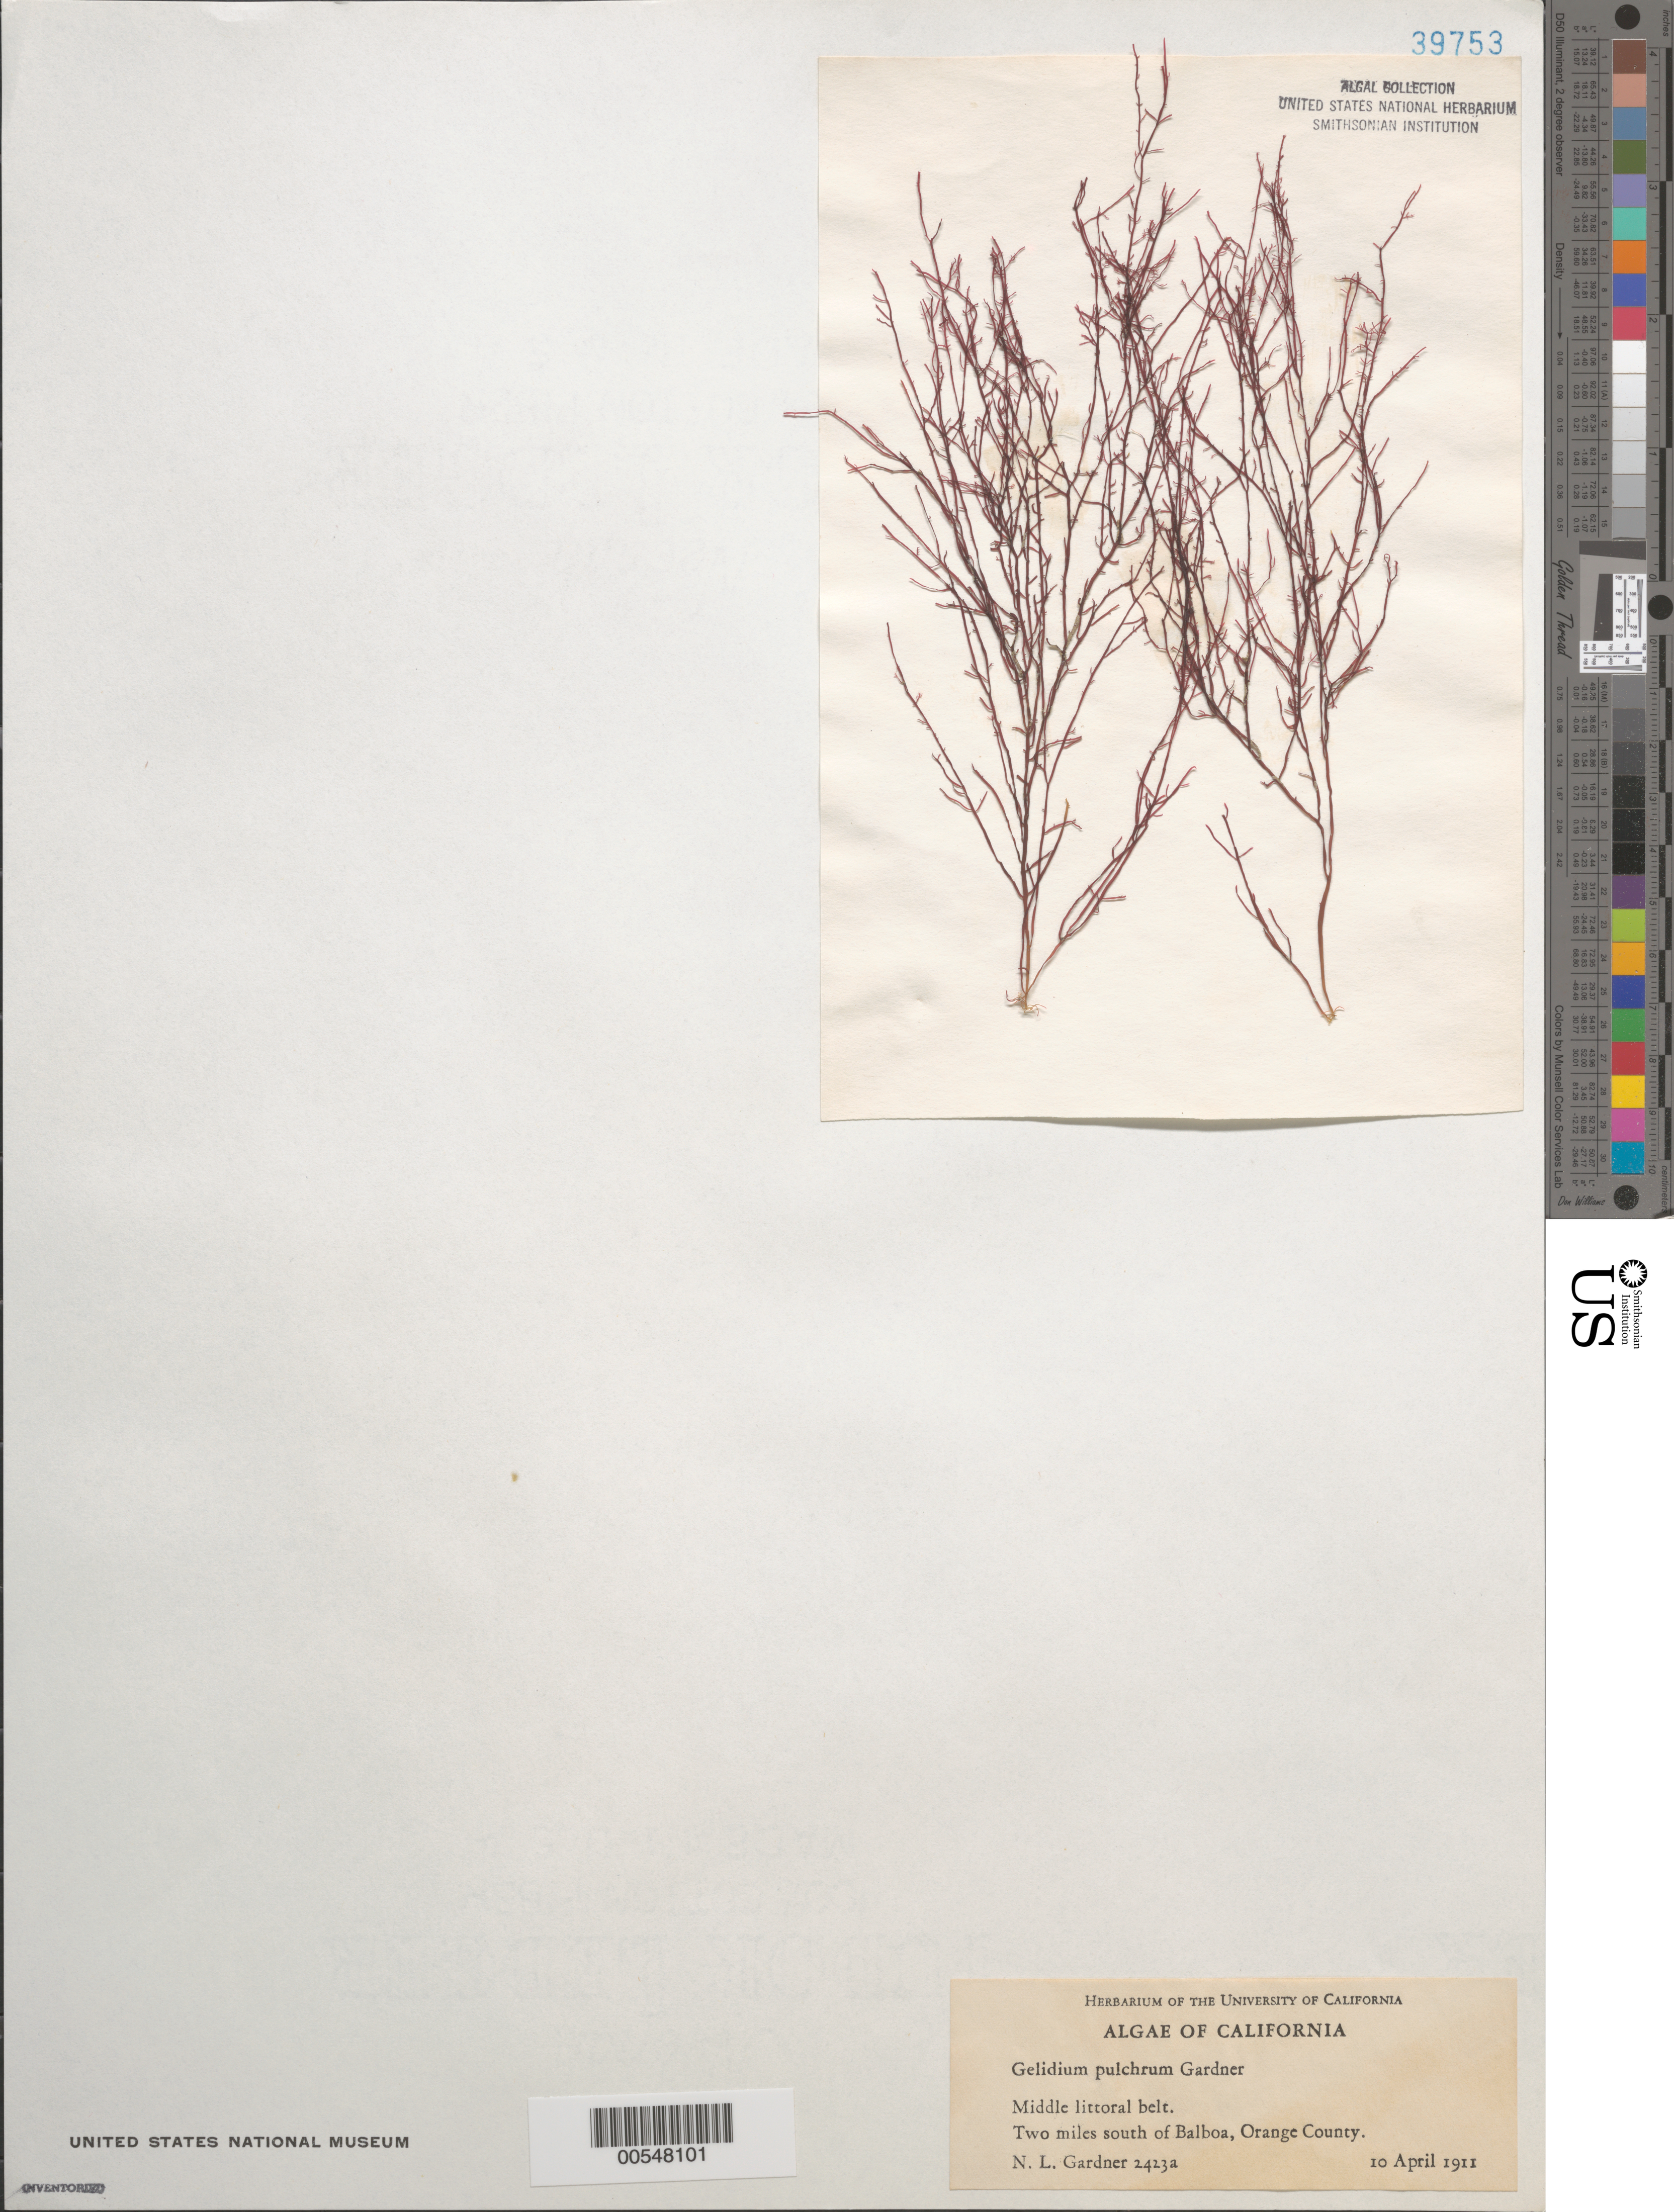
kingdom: Plantae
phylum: Rhodophyta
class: Florideophyceae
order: Gelidiales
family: Gelidiaceae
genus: Gelidium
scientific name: Gelidium pulchrum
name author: N.L. Gardner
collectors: N. Gardner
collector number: NLG 2423a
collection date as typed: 10 Apr 1911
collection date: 1911-04-10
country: United States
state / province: California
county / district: Orange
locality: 2 miles south of Balboa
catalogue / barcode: US 39753